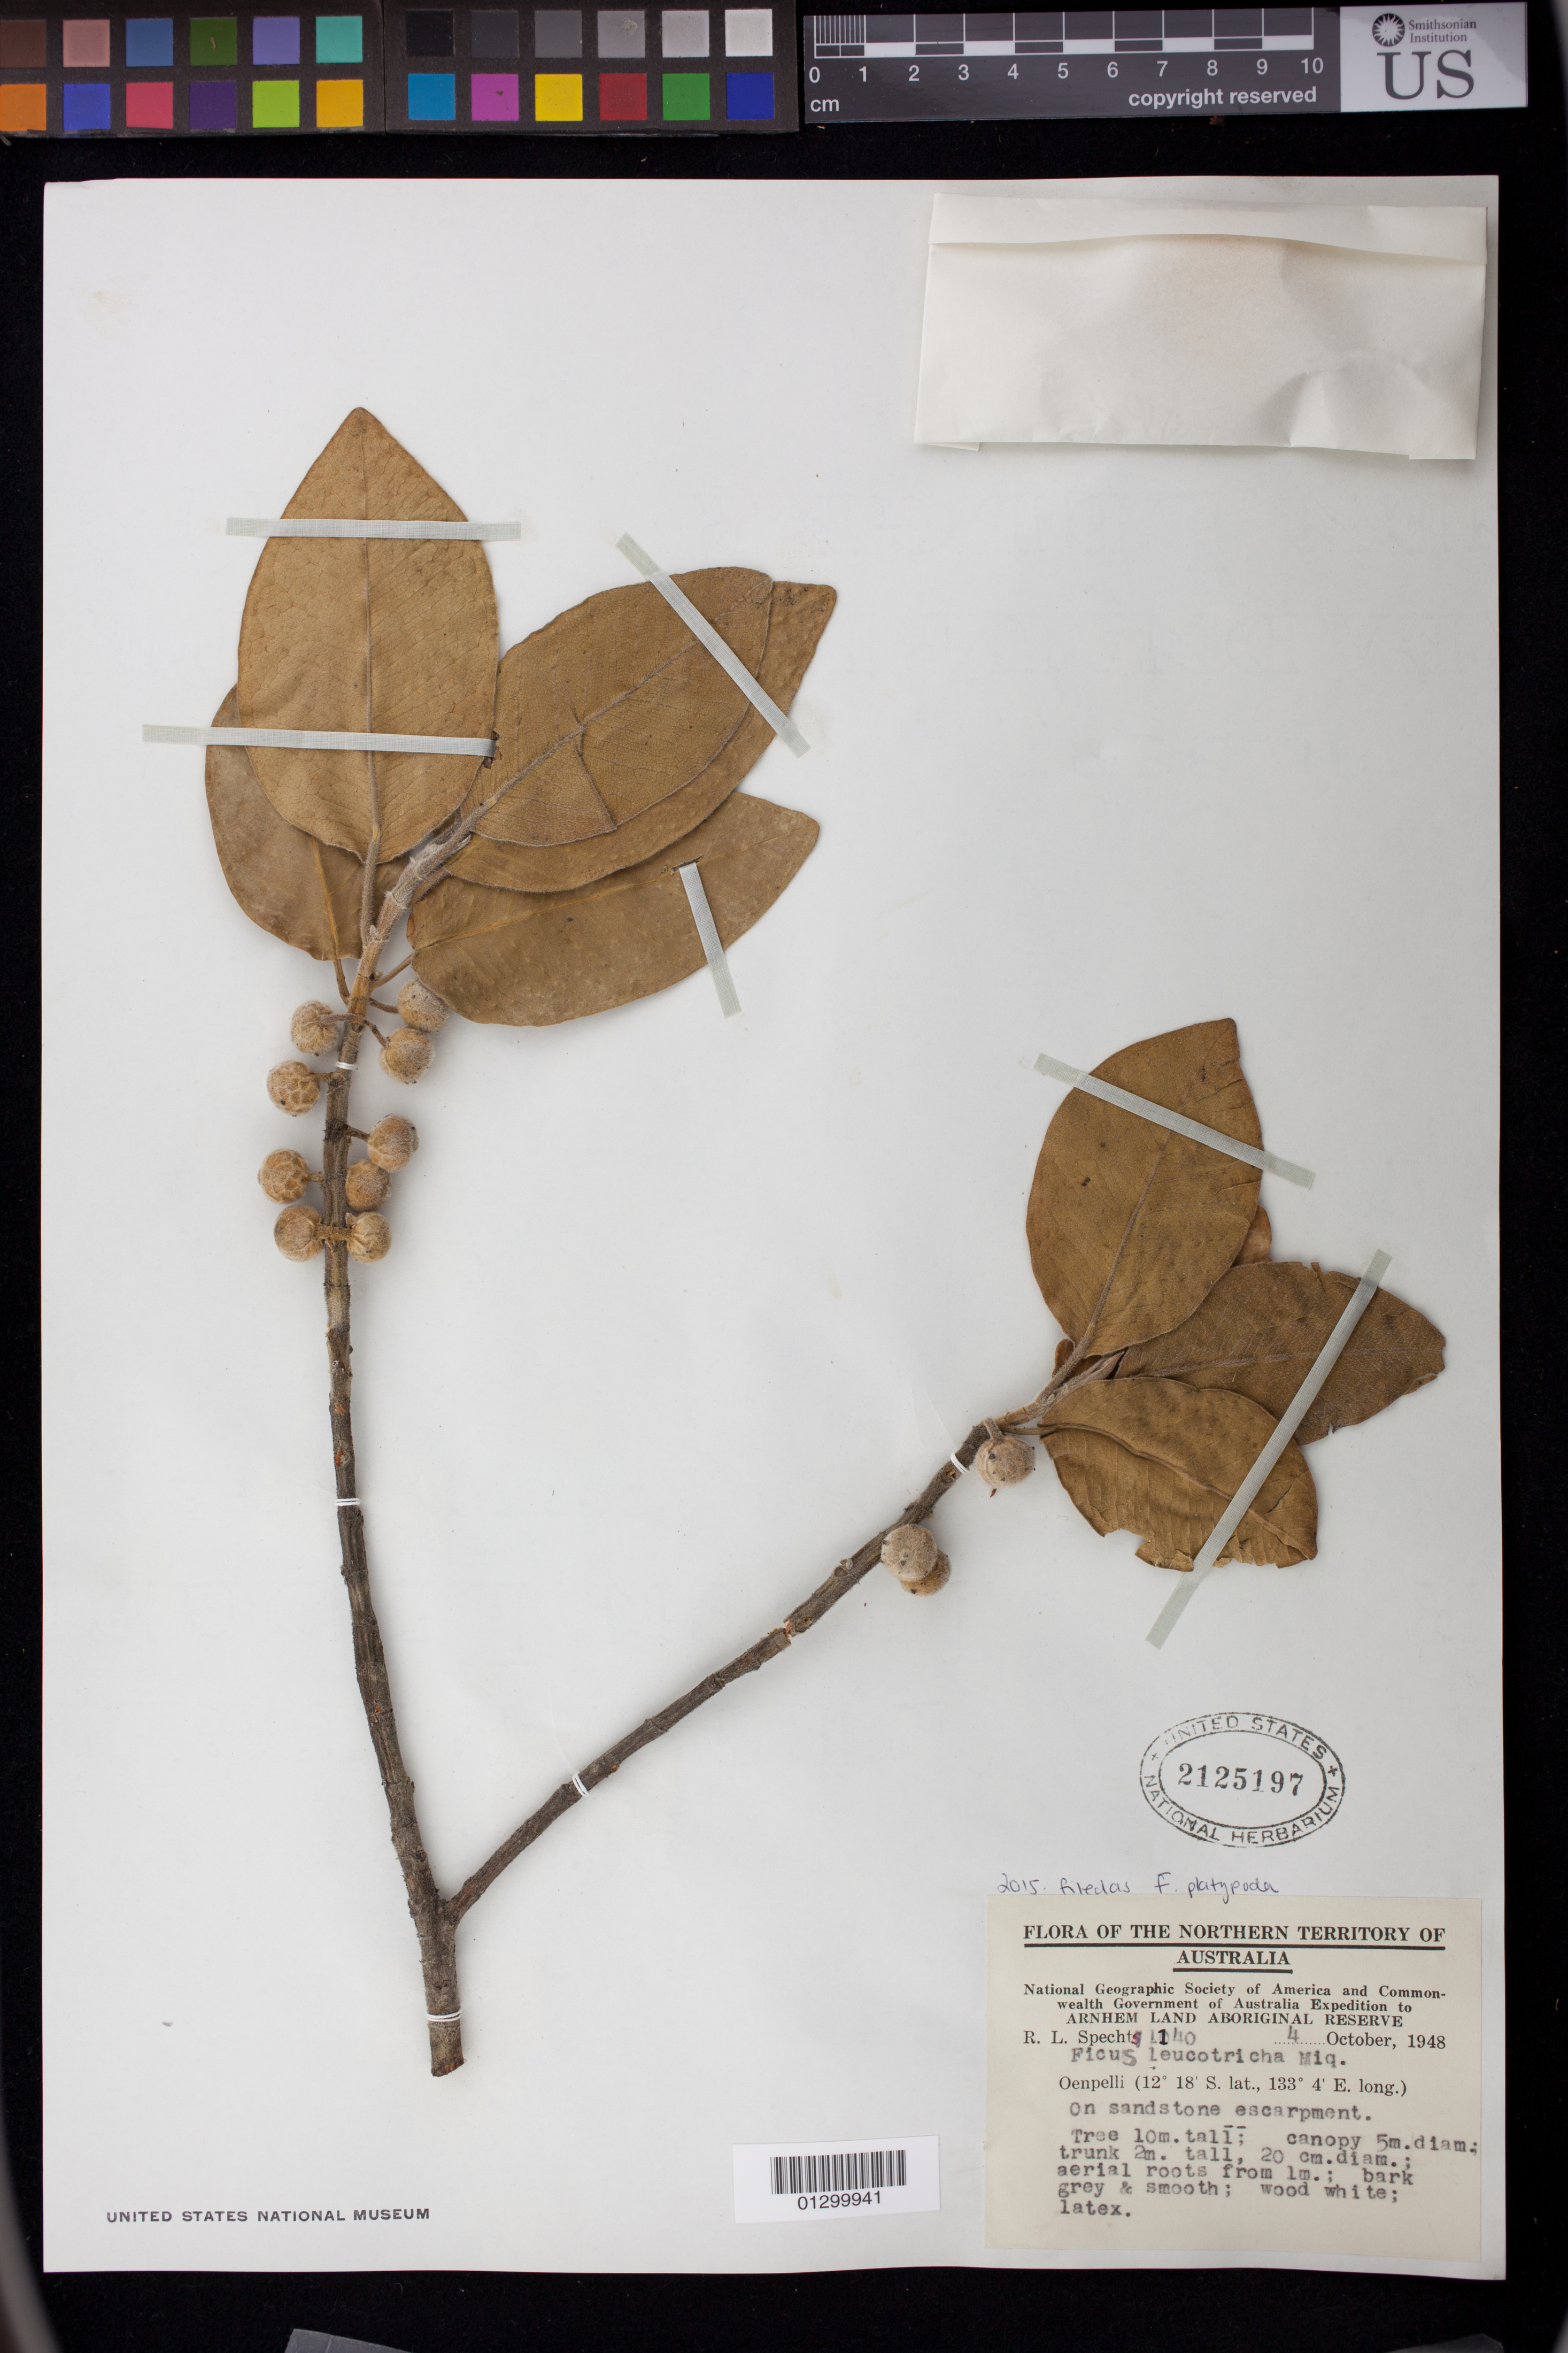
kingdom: Plantae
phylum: Tracheophyta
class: Magnoliopsida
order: Rosales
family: Moraceae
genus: Ficus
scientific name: Ficus platypoda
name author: (Miq.) A. Cunn. ex Miq.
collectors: R. L. Specht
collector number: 1140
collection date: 1948-10-04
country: Australia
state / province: Northern Territory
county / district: West Arnhem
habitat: On sandstone ecarpment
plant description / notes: Tree 10 m. tall; canopy 5 m. diam.; trunk 2 m. tall, 20 cm. diam.; aerial roots from 1 m.; bark grey and smooth; wood white; latex.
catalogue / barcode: US 2125197